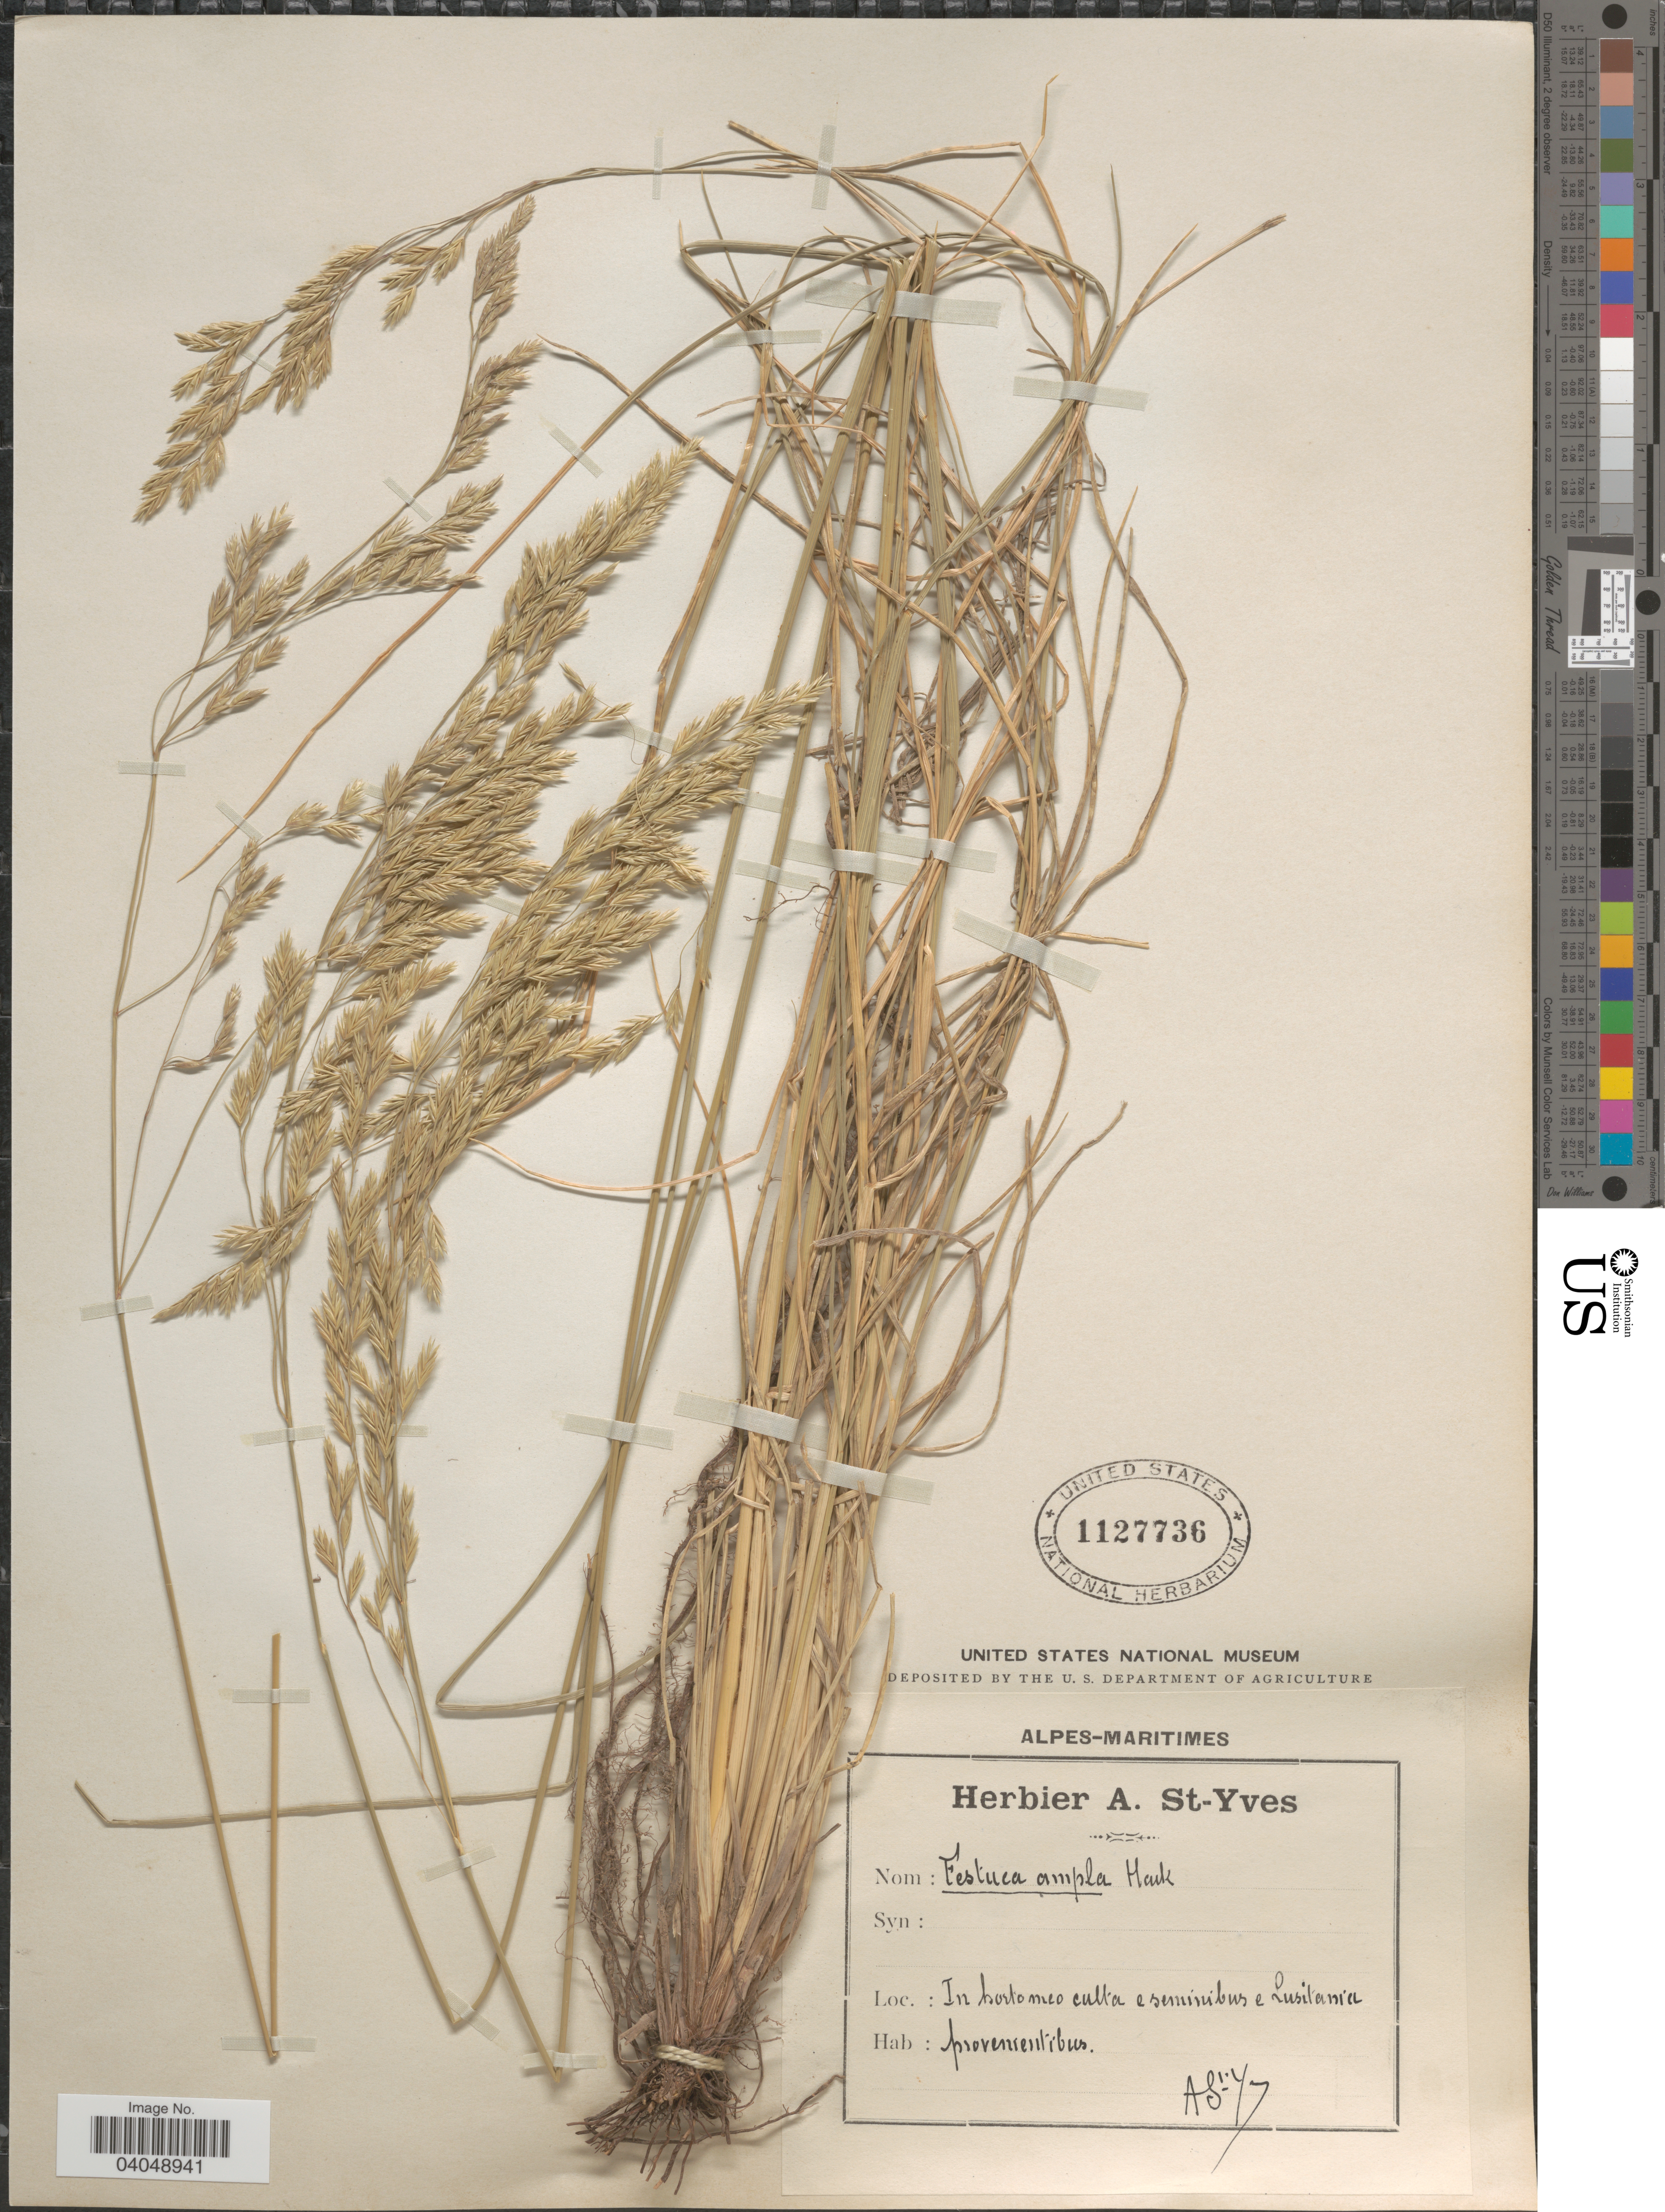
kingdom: Plantae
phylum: Tracheophyta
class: Liliopsida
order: Poales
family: Poaceae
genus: Festuca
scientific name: Festuca ampla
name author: Hack.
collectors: A. Saint-Yves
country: Portugal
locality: Alpes-Maritimes [unsure placement] In hortomeo culta e simiribus e Lusitania. [interpreted]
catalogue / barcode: US 1127736